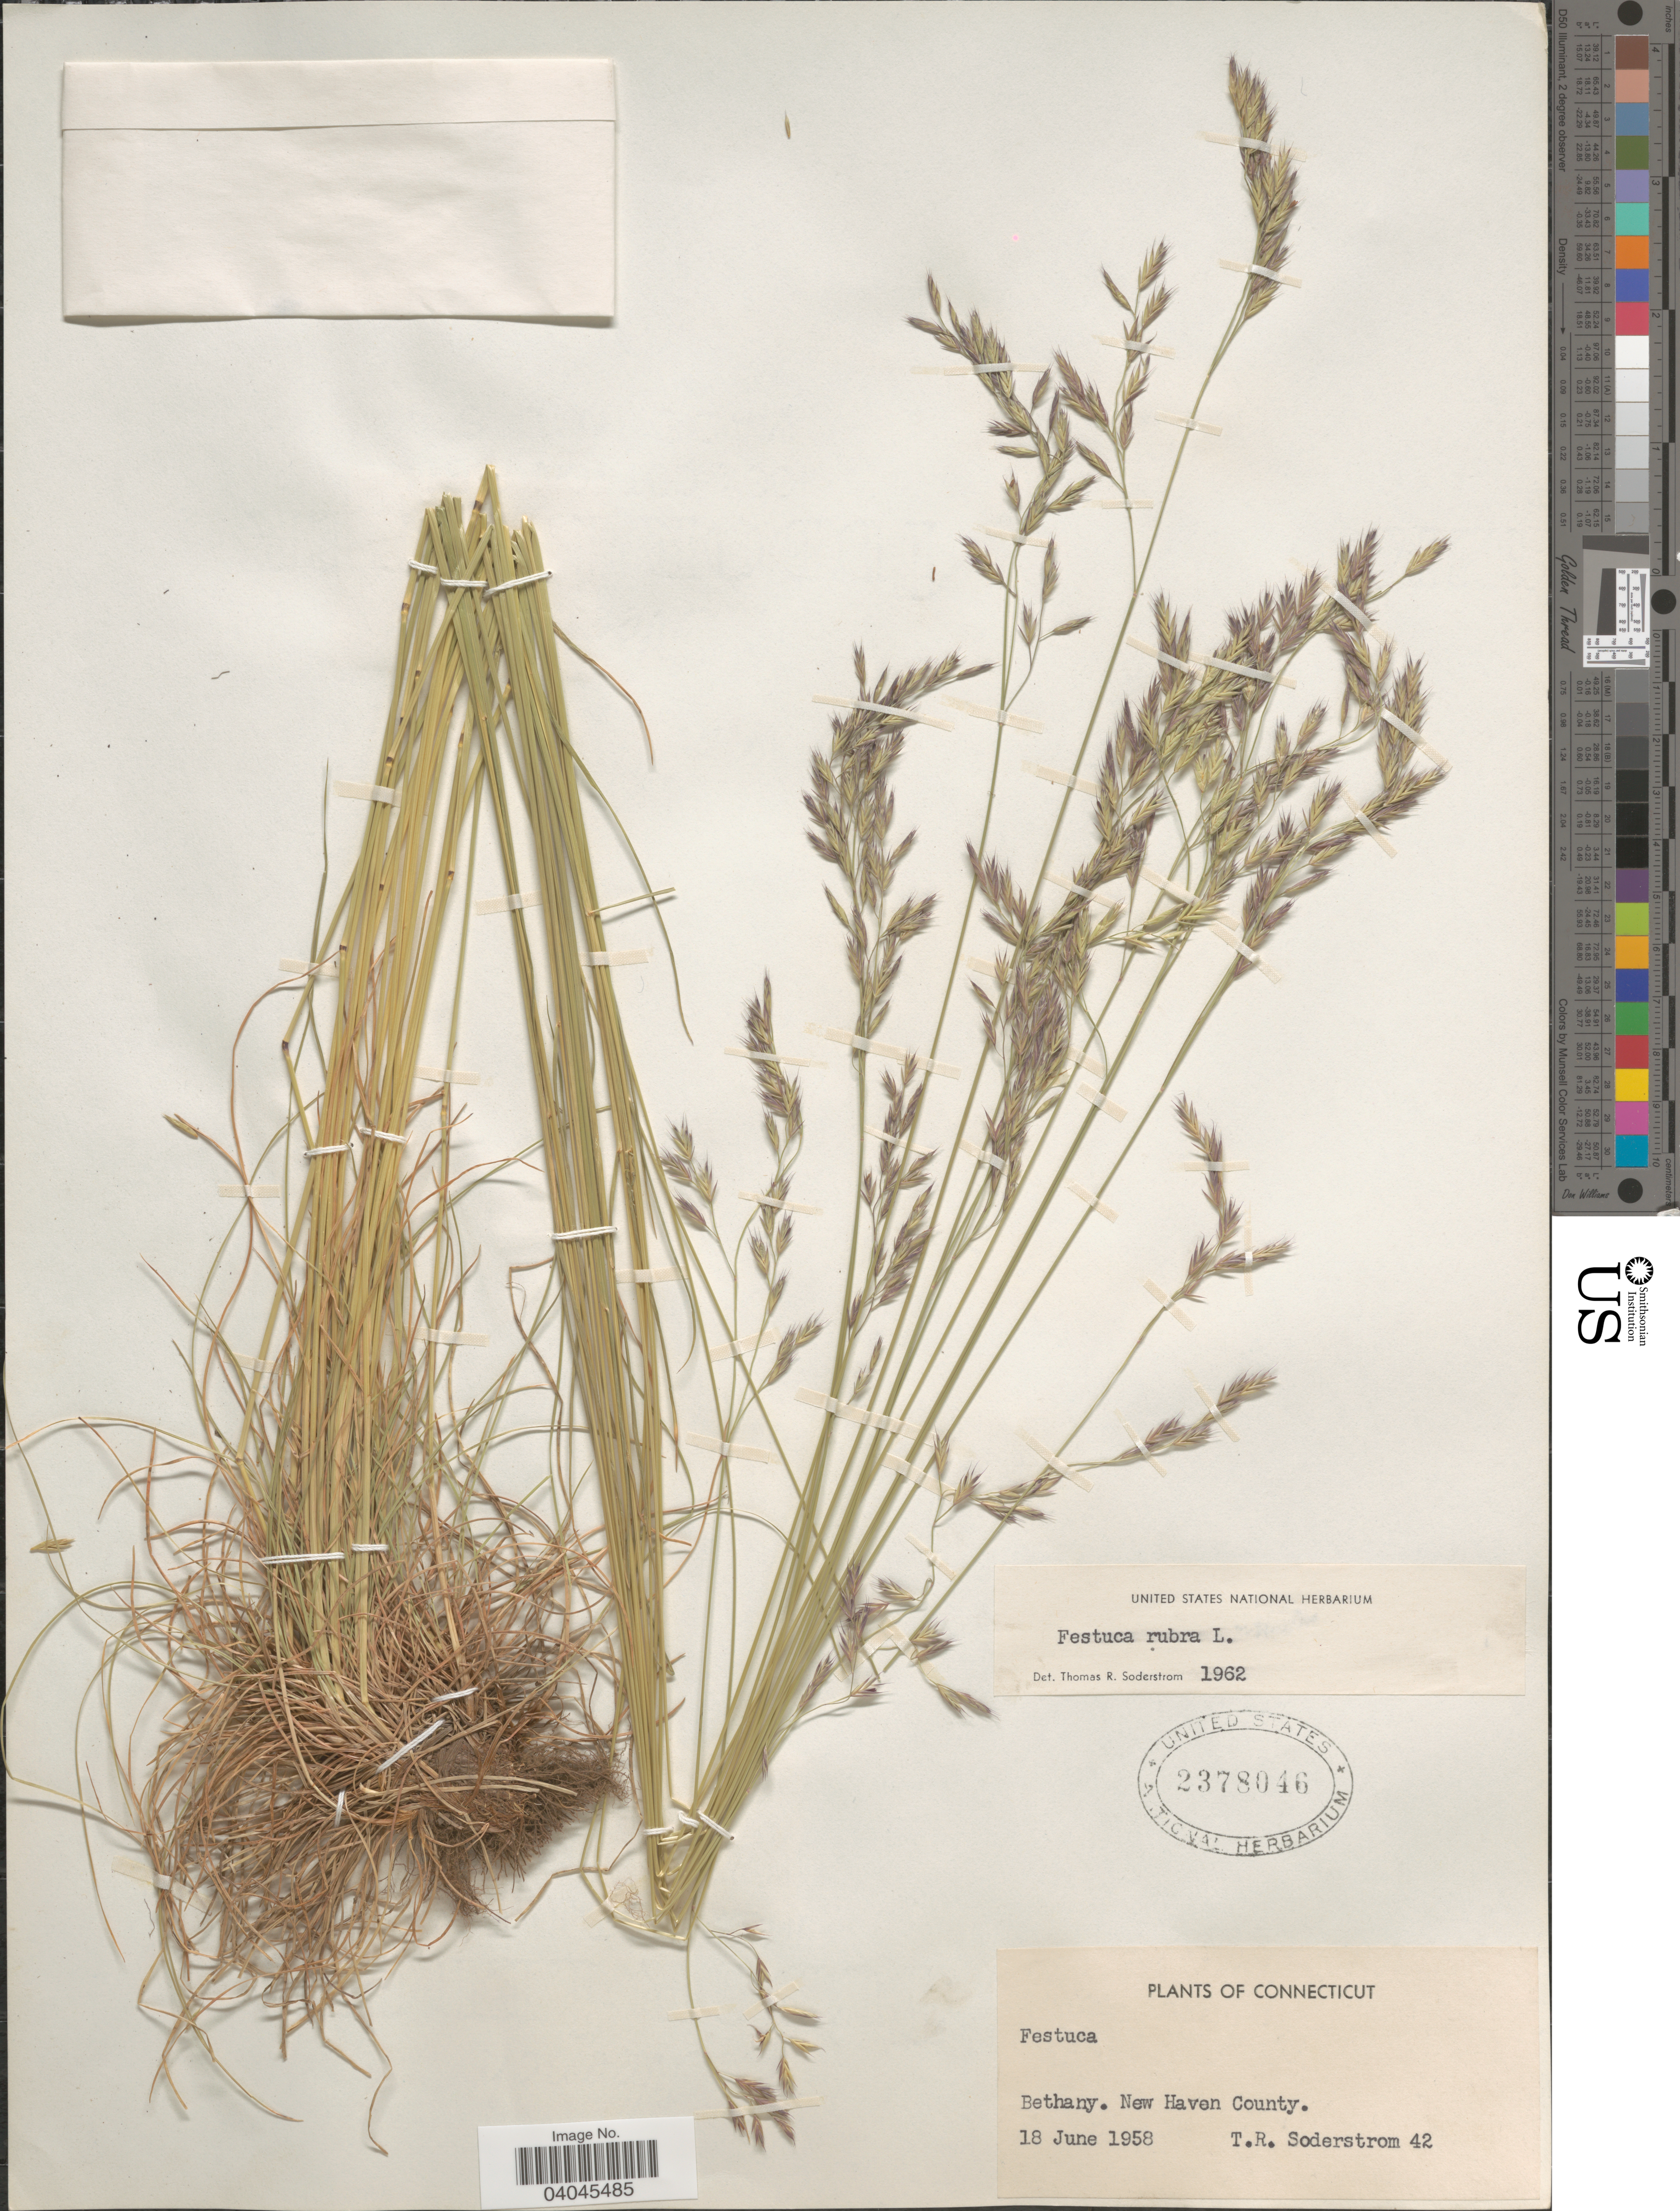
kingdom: Plantae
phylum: Tracheophyta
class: Liliopsida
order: Poales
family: Poaceae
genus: Festuca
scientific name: Festuca rubra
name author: L.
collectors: T. R. Soderstrom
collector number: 42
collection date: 1958-06-18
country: United States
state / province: Connecticut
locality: Bethany. New Haven County.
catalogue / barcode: US 2378046